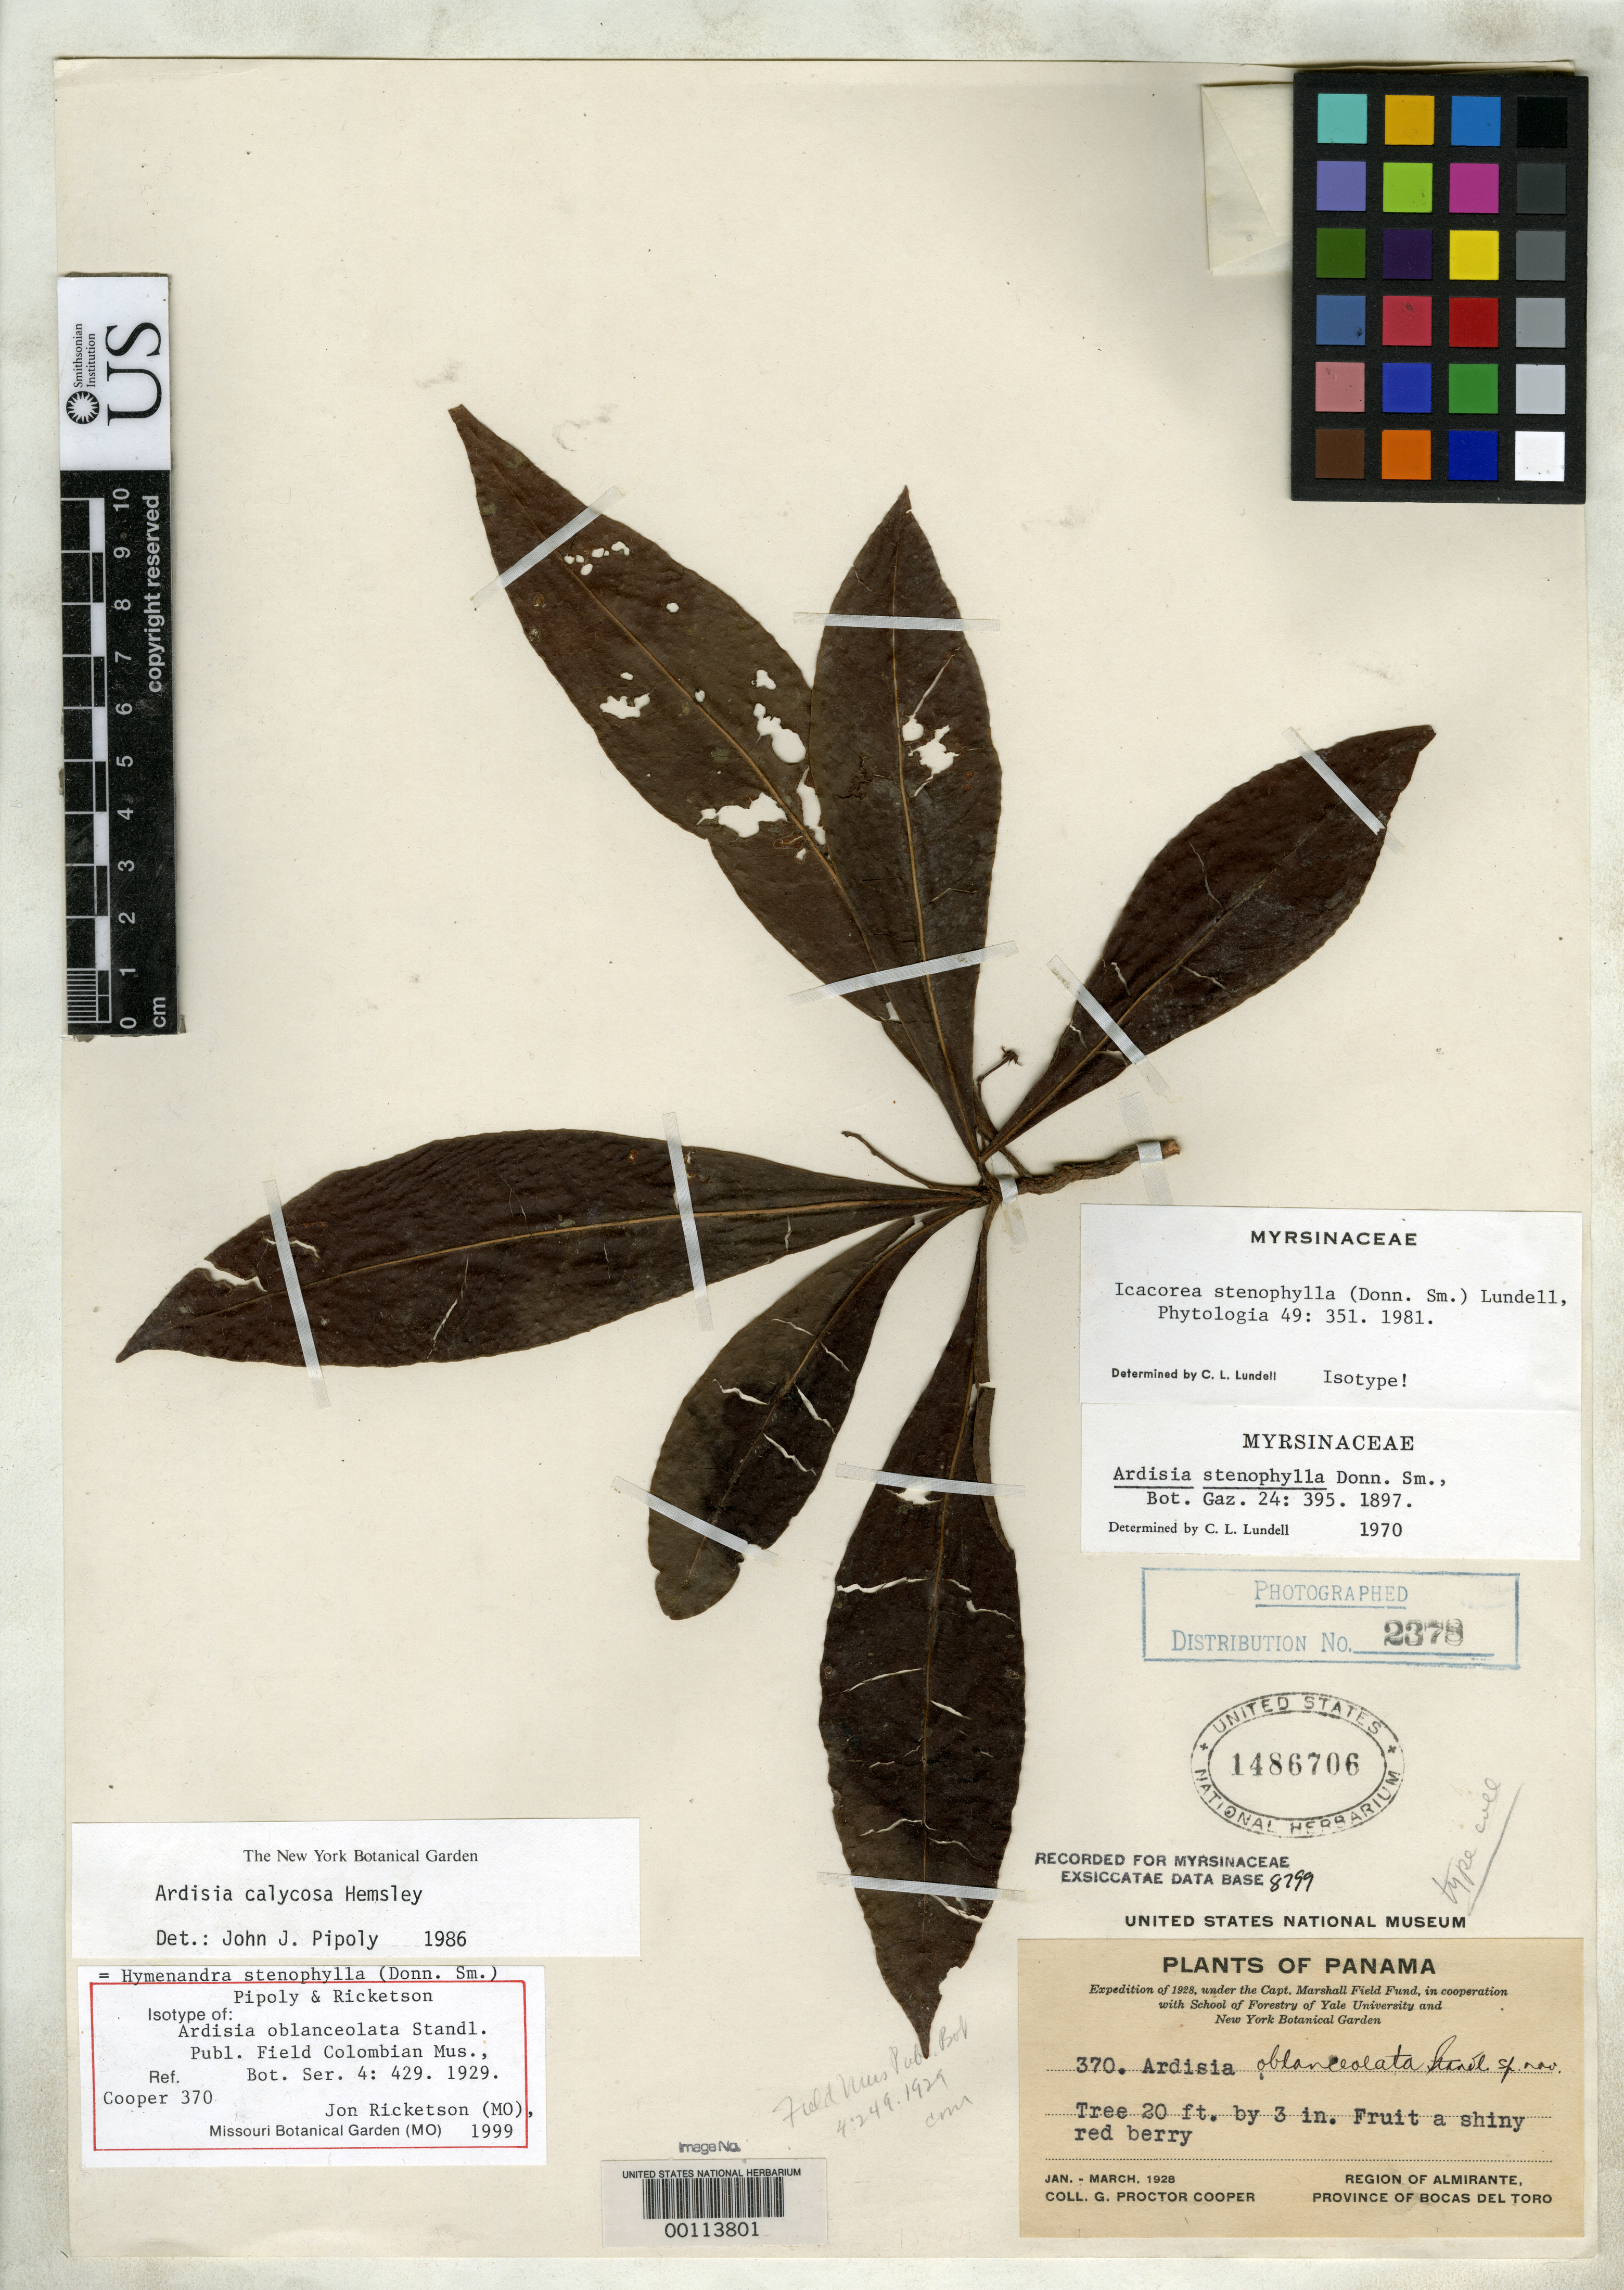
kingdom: Plantae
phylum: Tracheophyta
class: Magnoliopsida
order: Ericales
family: Primulaceae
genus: Ardisia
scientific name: Ardisia oblanceolata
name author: Standl.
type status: Isotype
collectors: G. Cooper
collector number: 370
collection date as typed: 1928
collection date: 1928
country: Panama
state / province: Bocas del Toro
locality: Region of Almirante.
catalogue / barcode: US 1486706